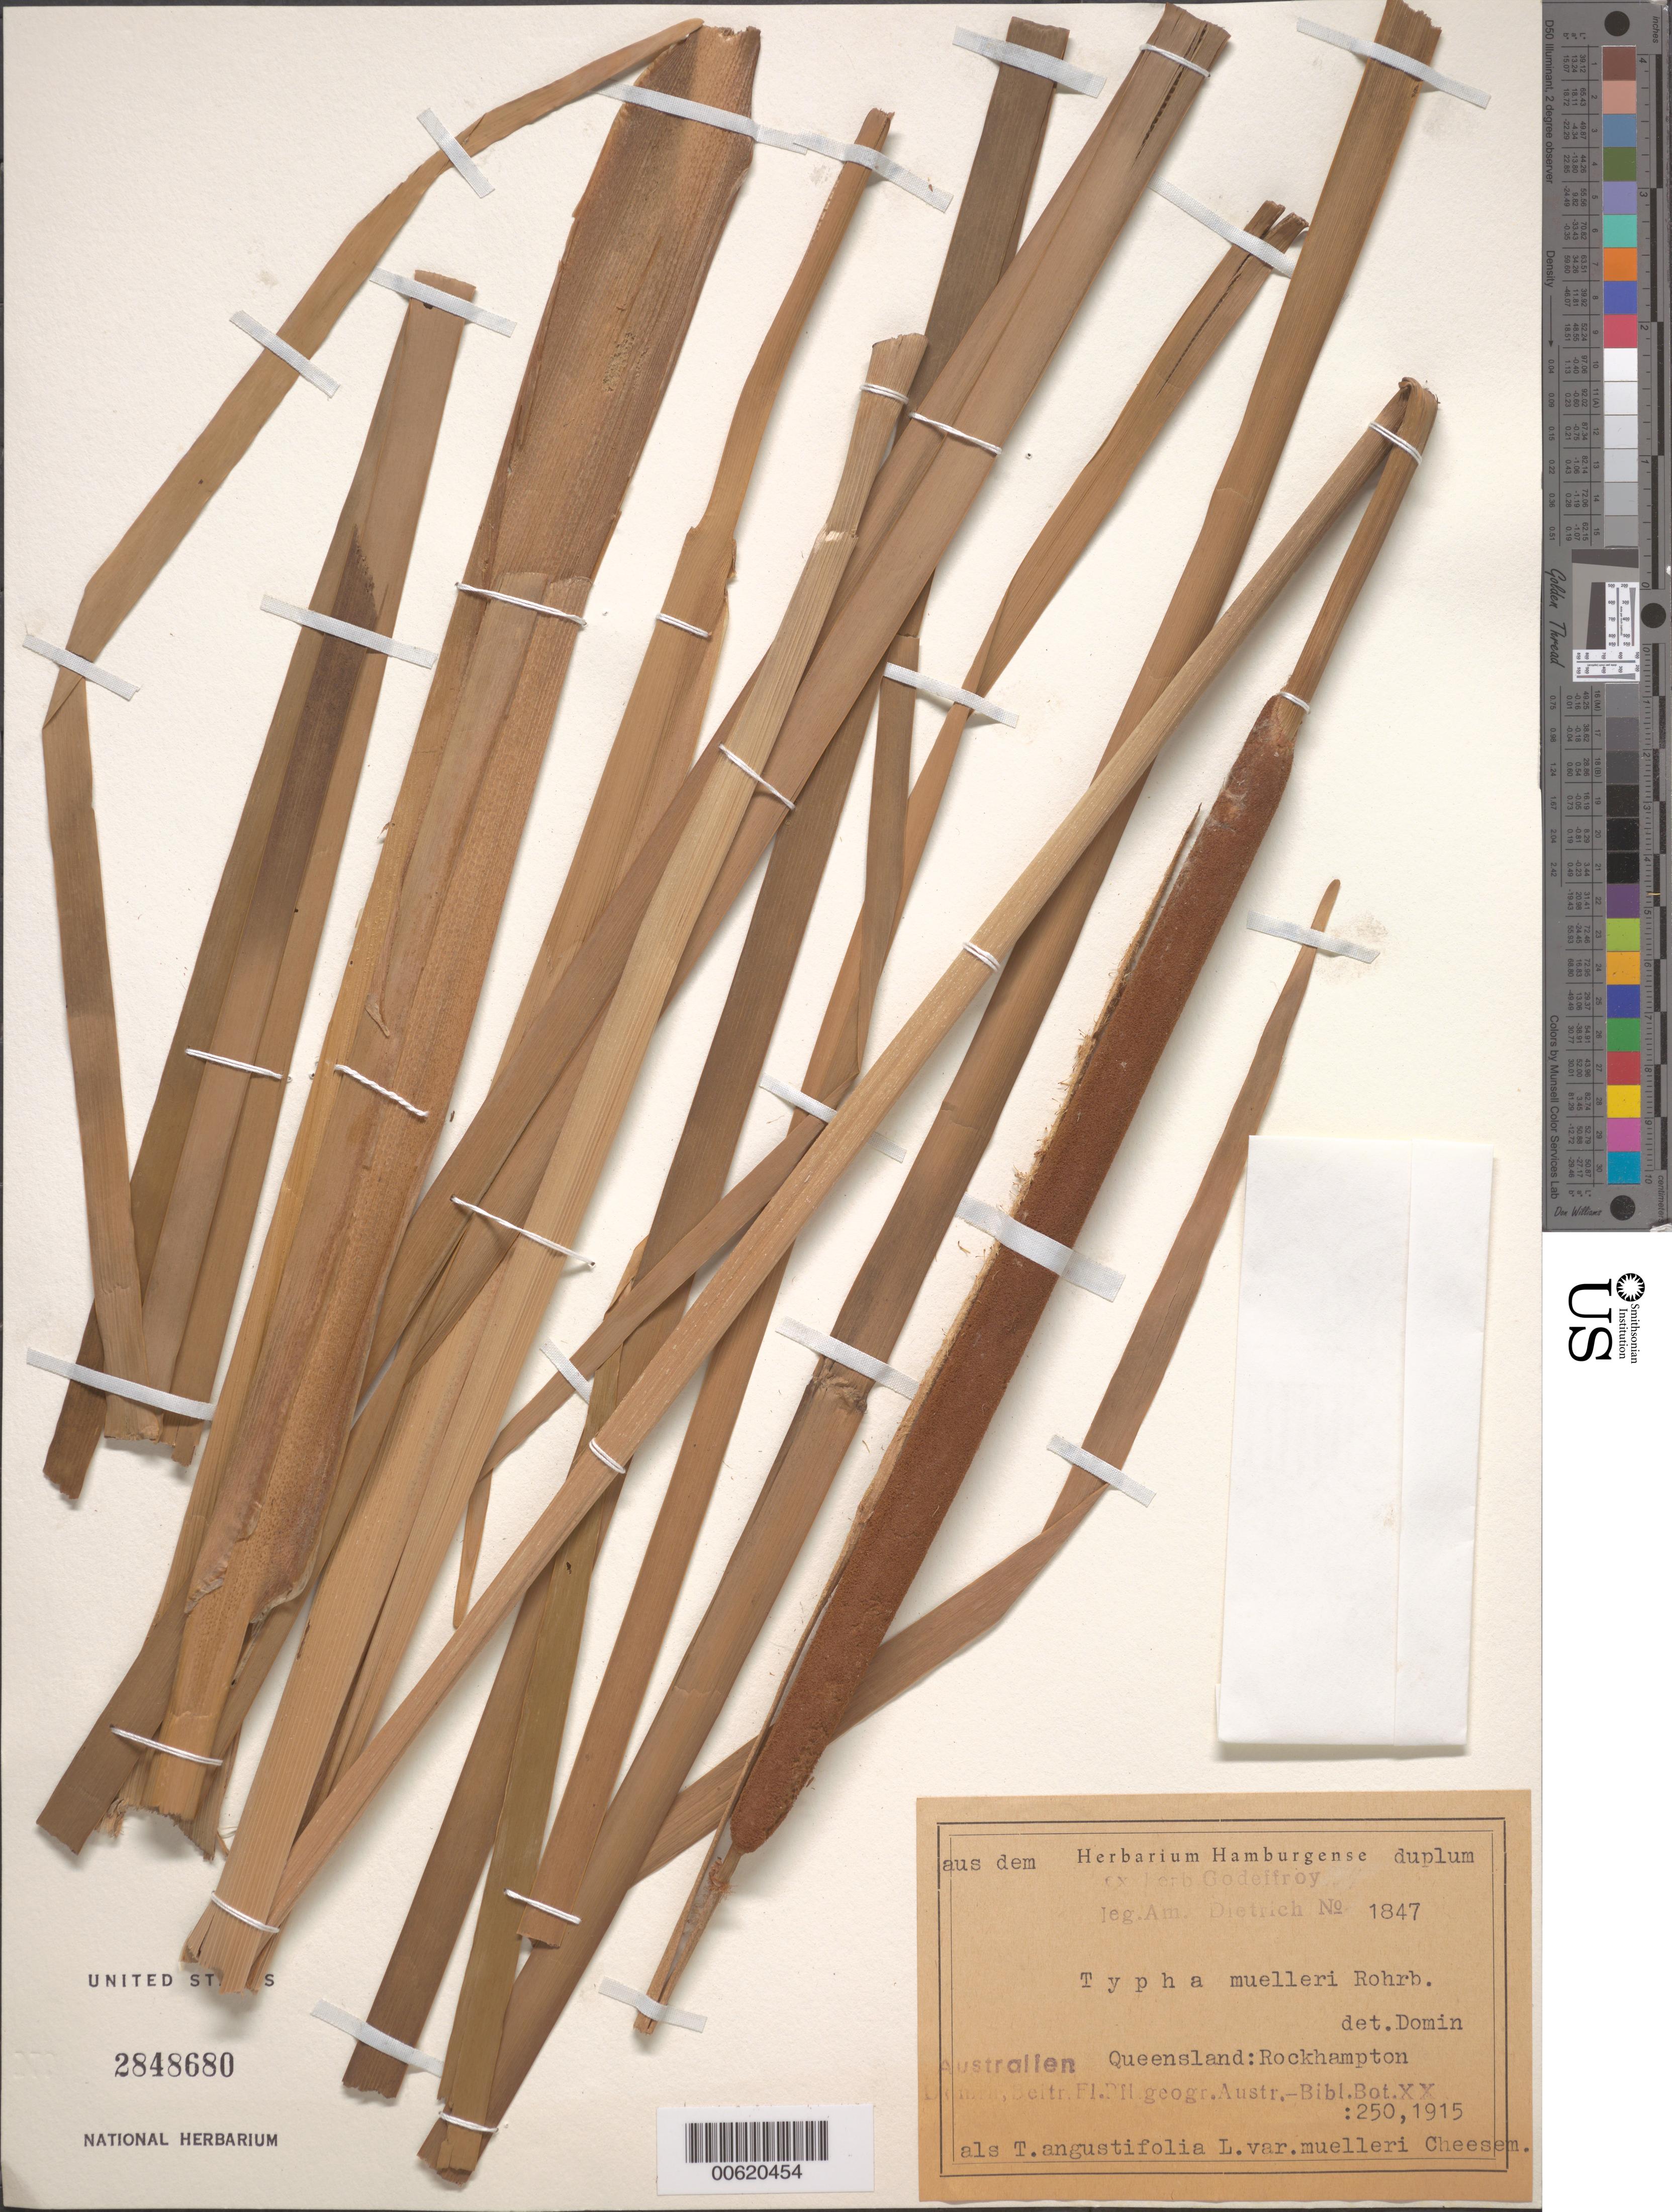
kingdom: Plantae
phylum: Tracheophyta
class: Liliopsida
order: Poales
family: Typhaceae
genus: Typha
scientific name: Typha muelleri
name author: Rohrb.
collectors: A. Dietrich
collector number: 1847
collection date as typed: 1915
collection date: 1915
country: Australia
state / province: Queensland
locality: Rockhampton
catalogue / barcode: US 2848680